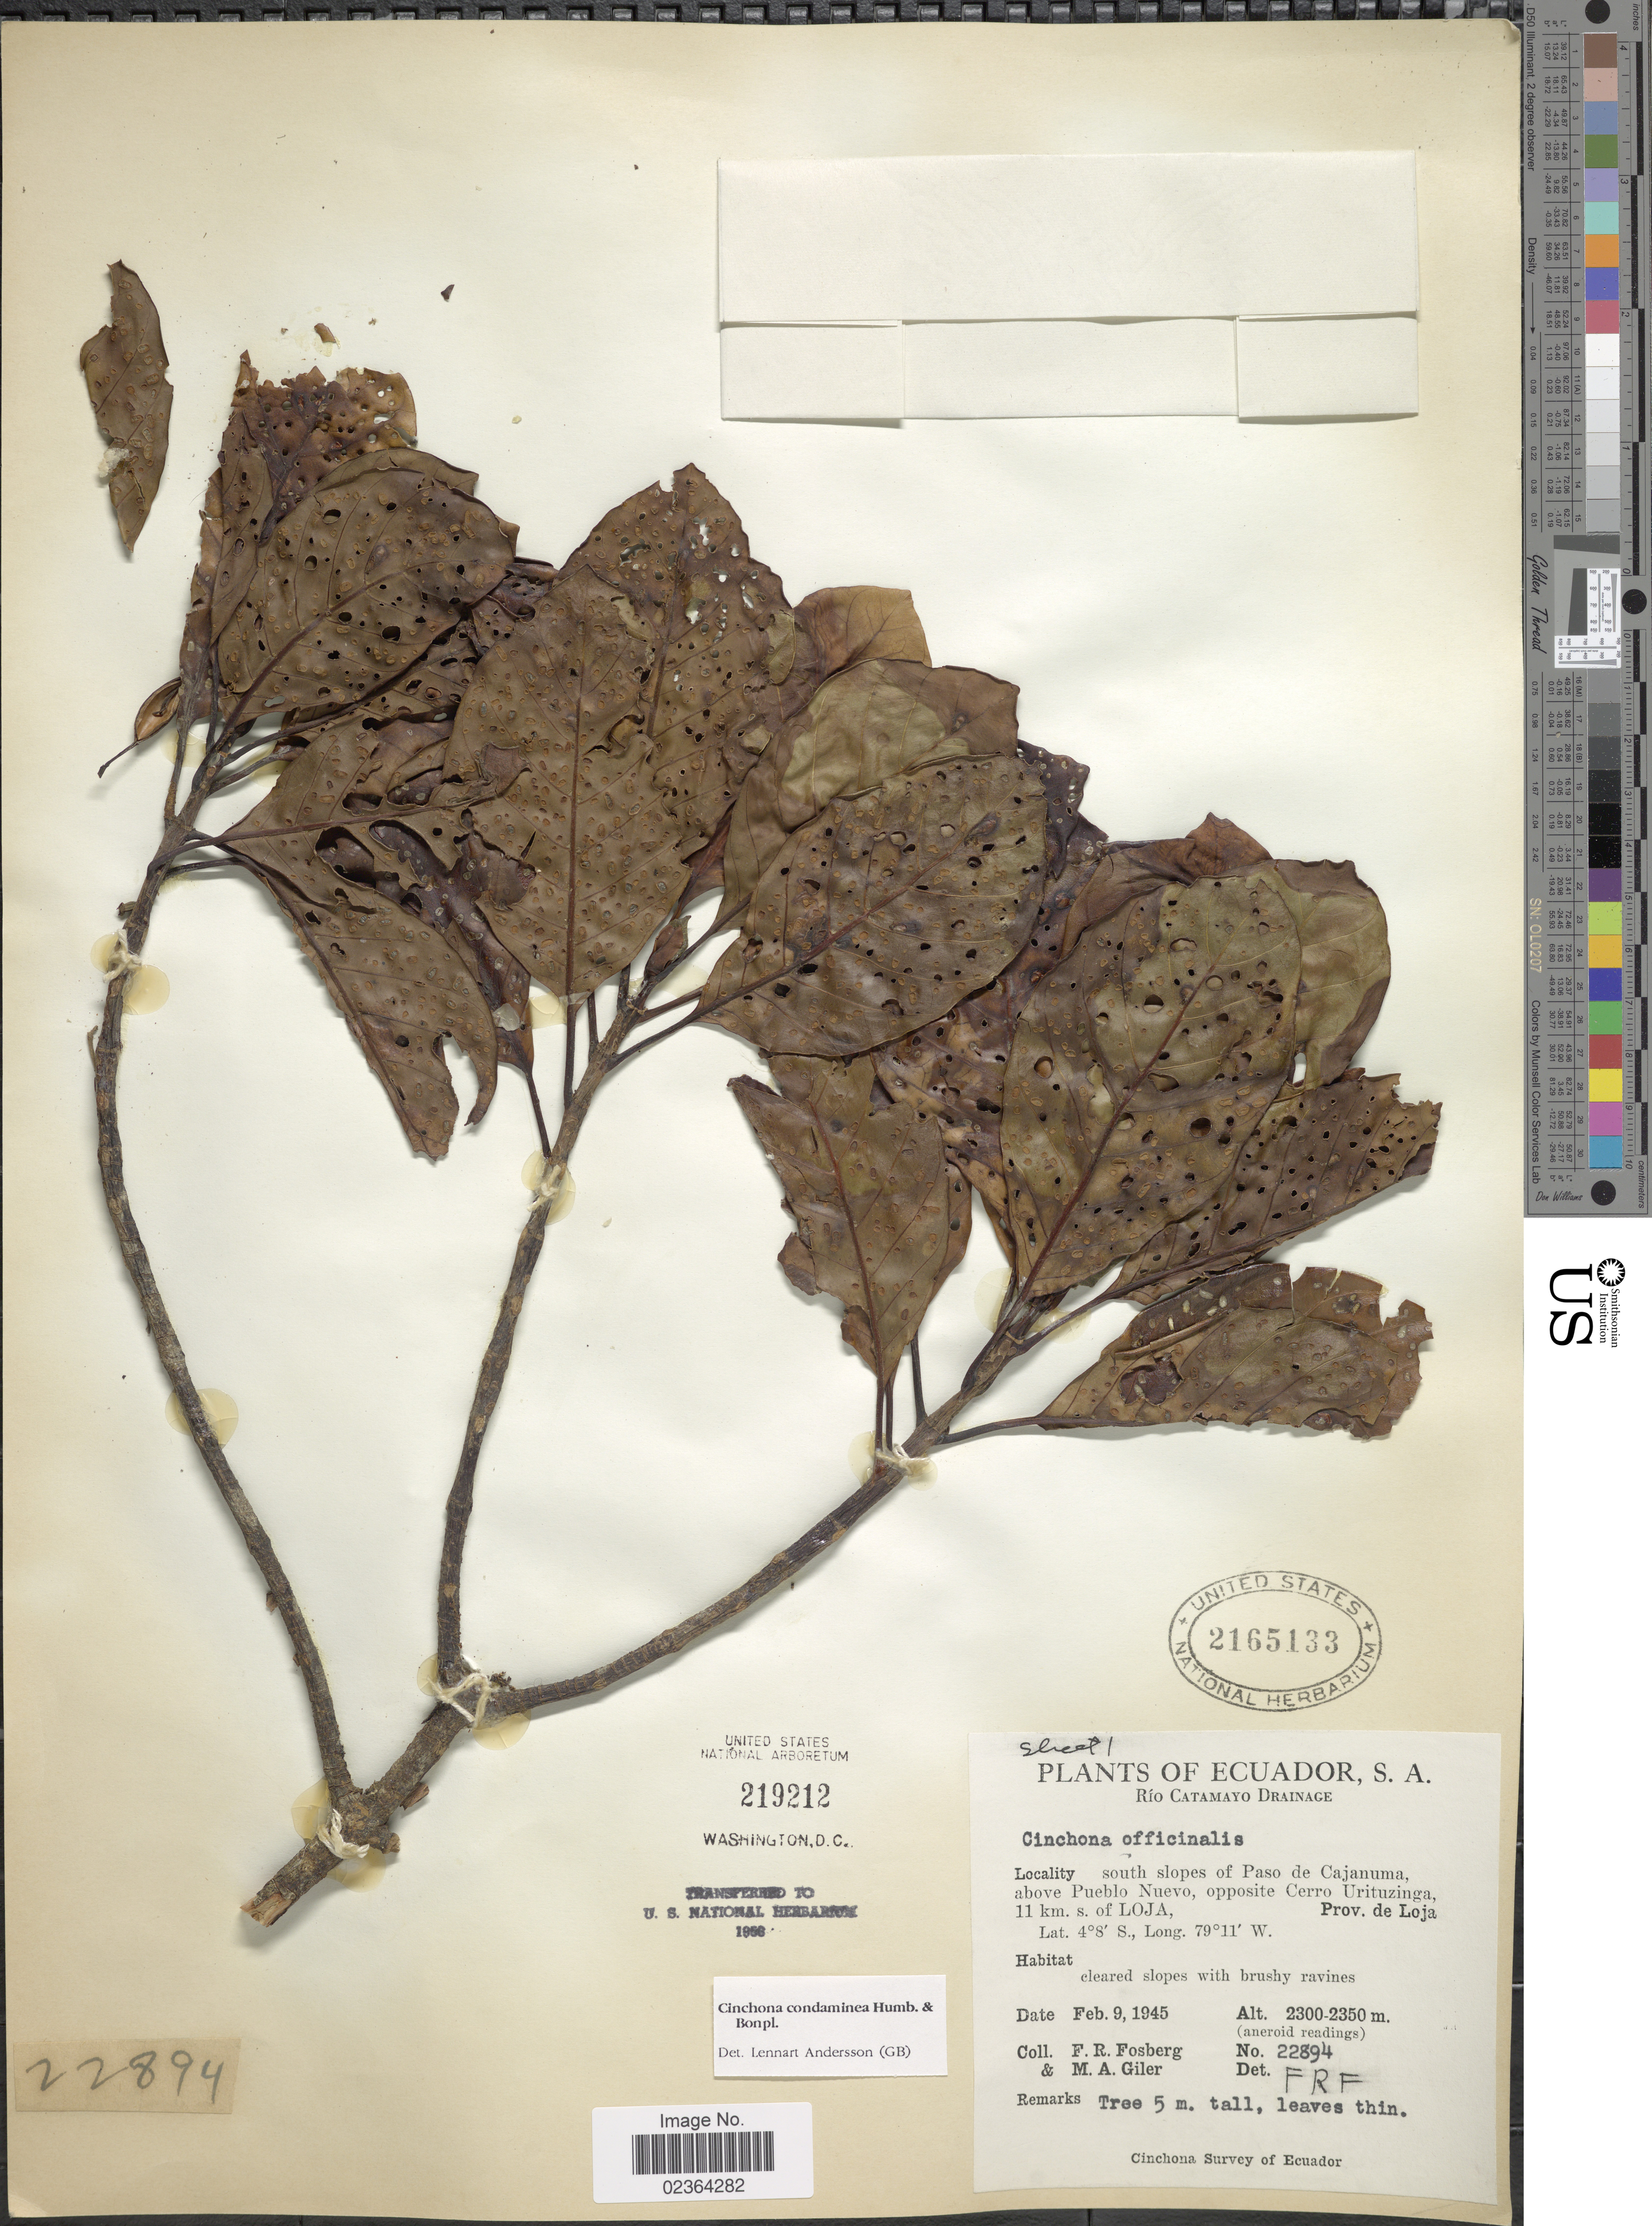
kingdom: Plantae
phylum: Tracheophyta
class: Magnoliopsida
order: Gentianales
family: Rubiaceae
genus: Cinchona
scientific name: Cinchona condaminea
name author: Humb. & Bonpl.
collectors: F. R. Fosberg & M. Giler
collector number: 22894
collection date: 1945-02-09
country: Ecuador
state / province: Loja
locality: Rio Catamayo Drainage, south slopes of Paso de Cajanuma, above Pueblo Nuevo, opposite Cerro Urituzinga, 11 km. s. of Loja, Prov. de Loja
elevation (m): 2300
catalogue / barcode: US 2165133